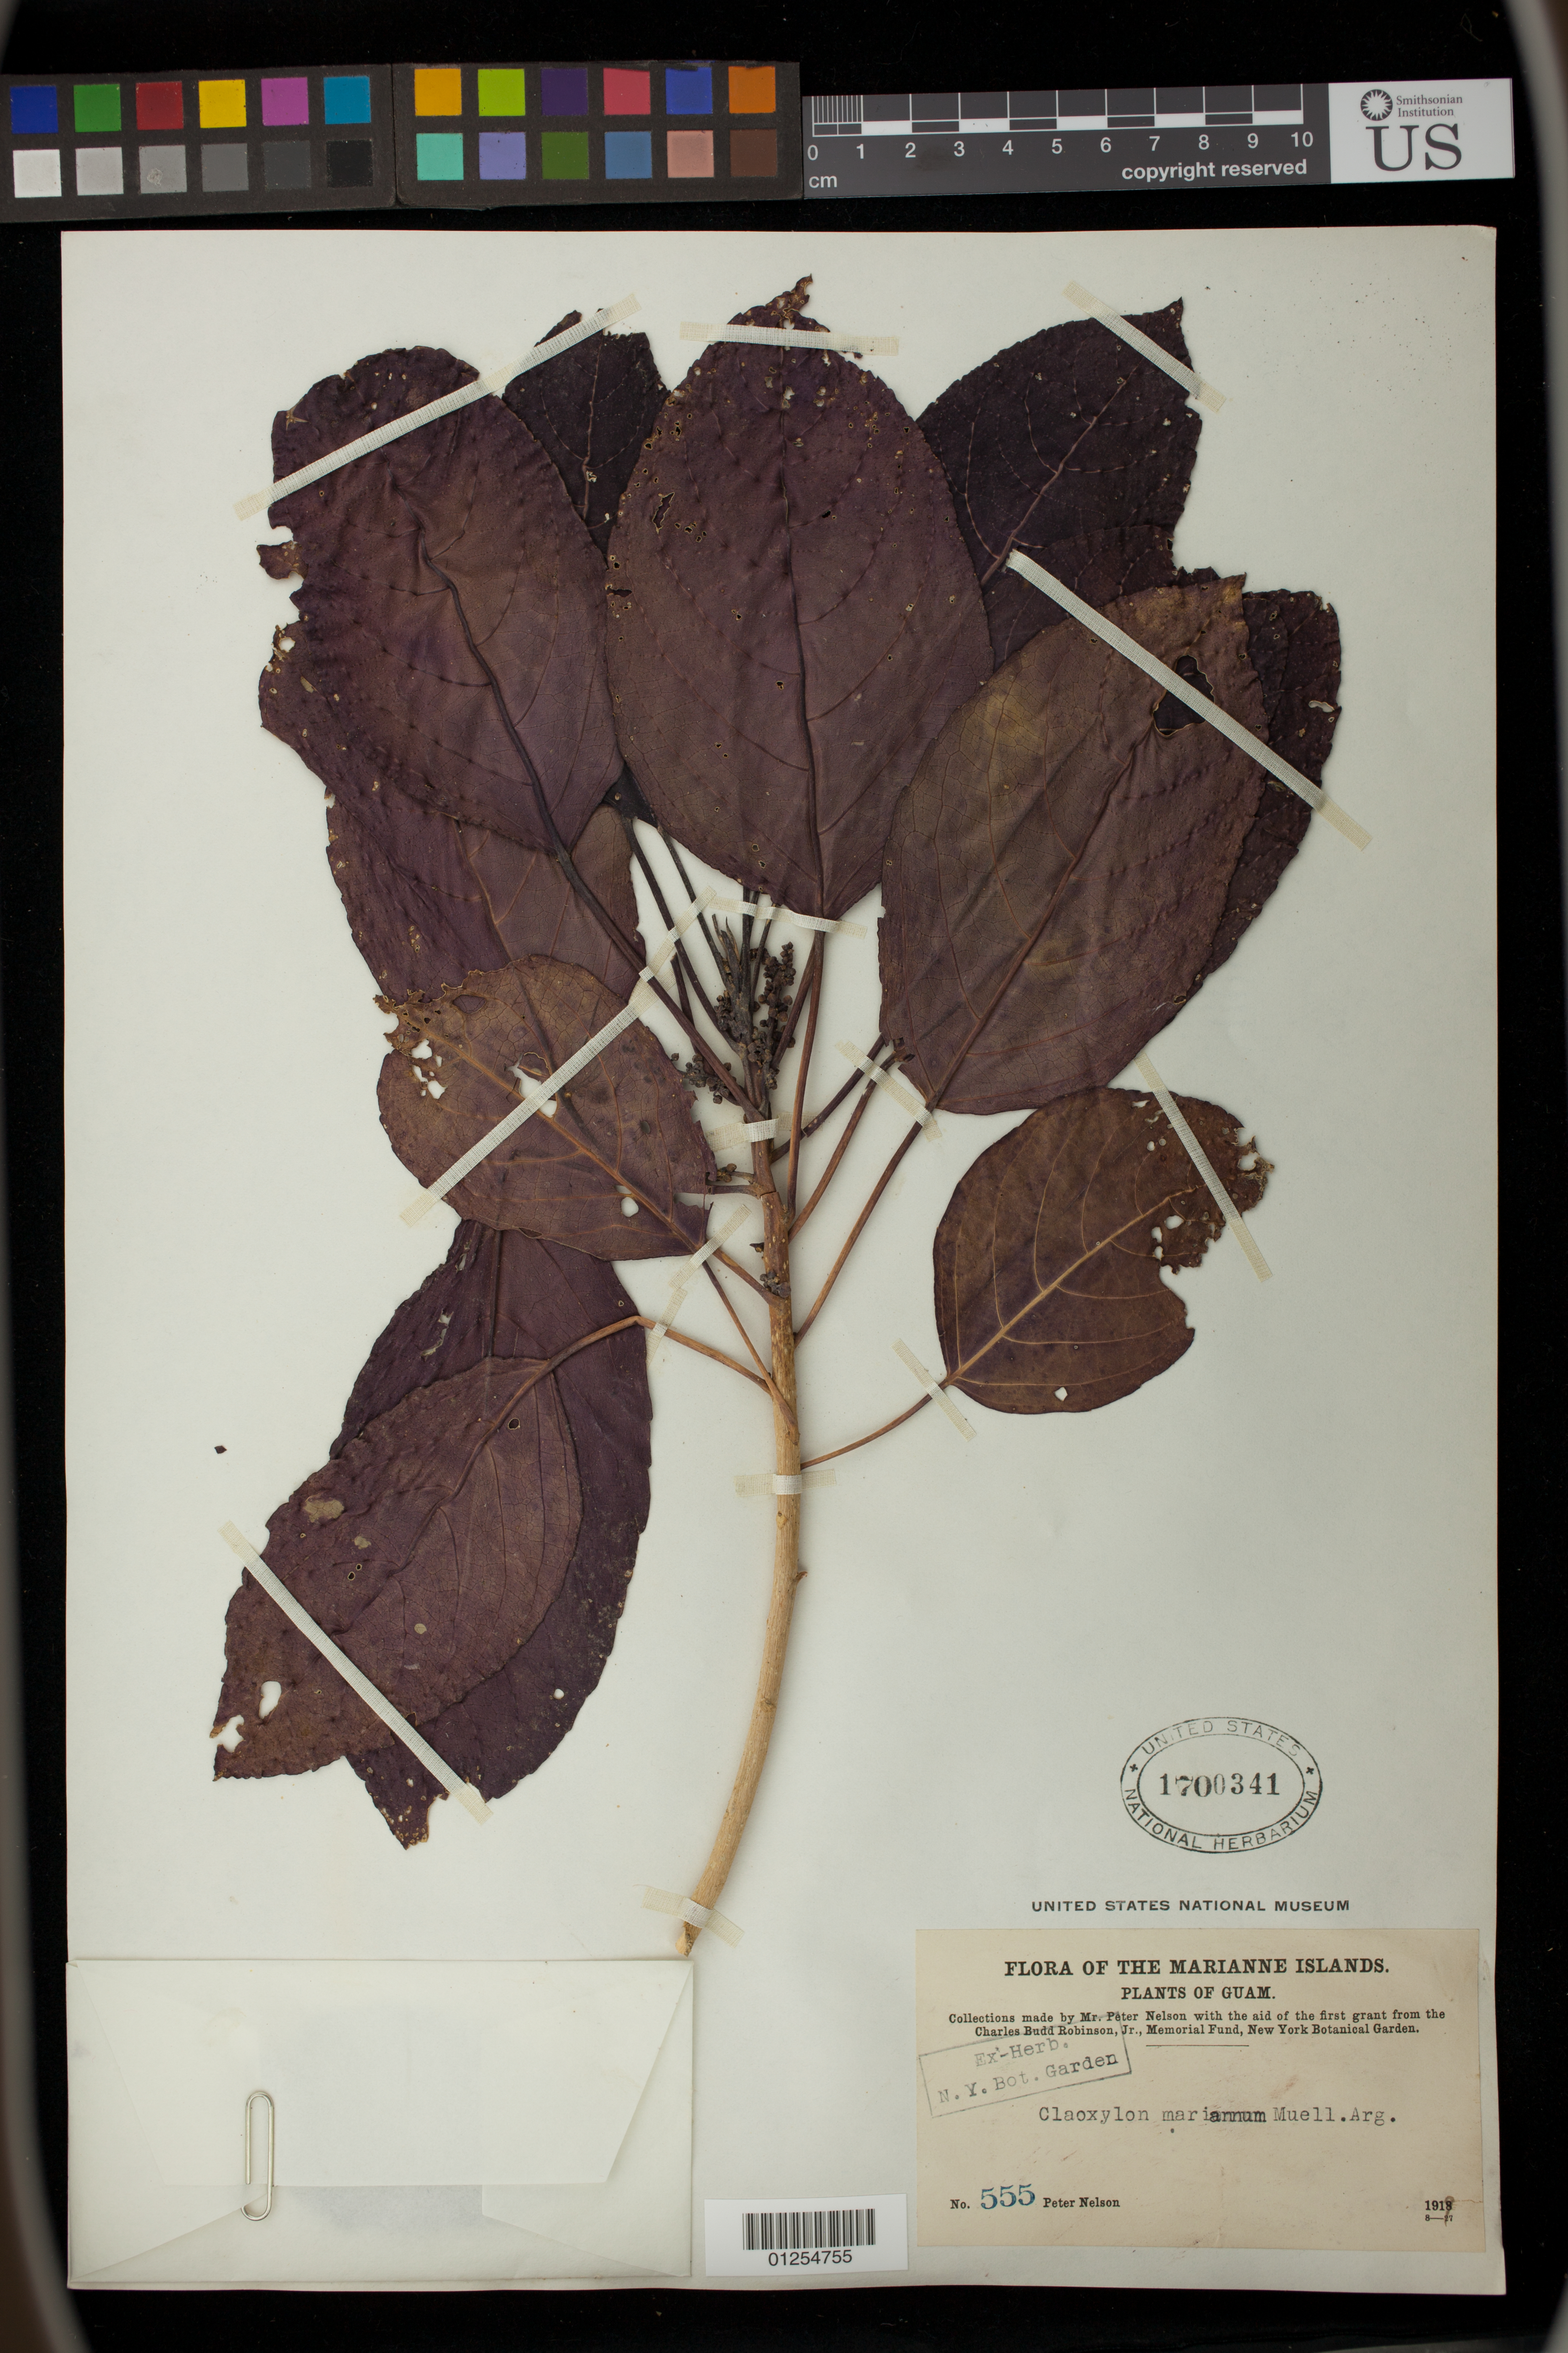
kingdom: Plantae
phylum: Tracheophyta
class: Magnoliopsida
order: Malpighiales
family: Euphorbiaceae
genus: Claoxylon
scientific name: Claoxylon marianum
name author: Müll. Arg.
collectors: P. Nelson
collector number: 555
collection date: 1919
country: Guam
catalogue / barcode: US 1700341